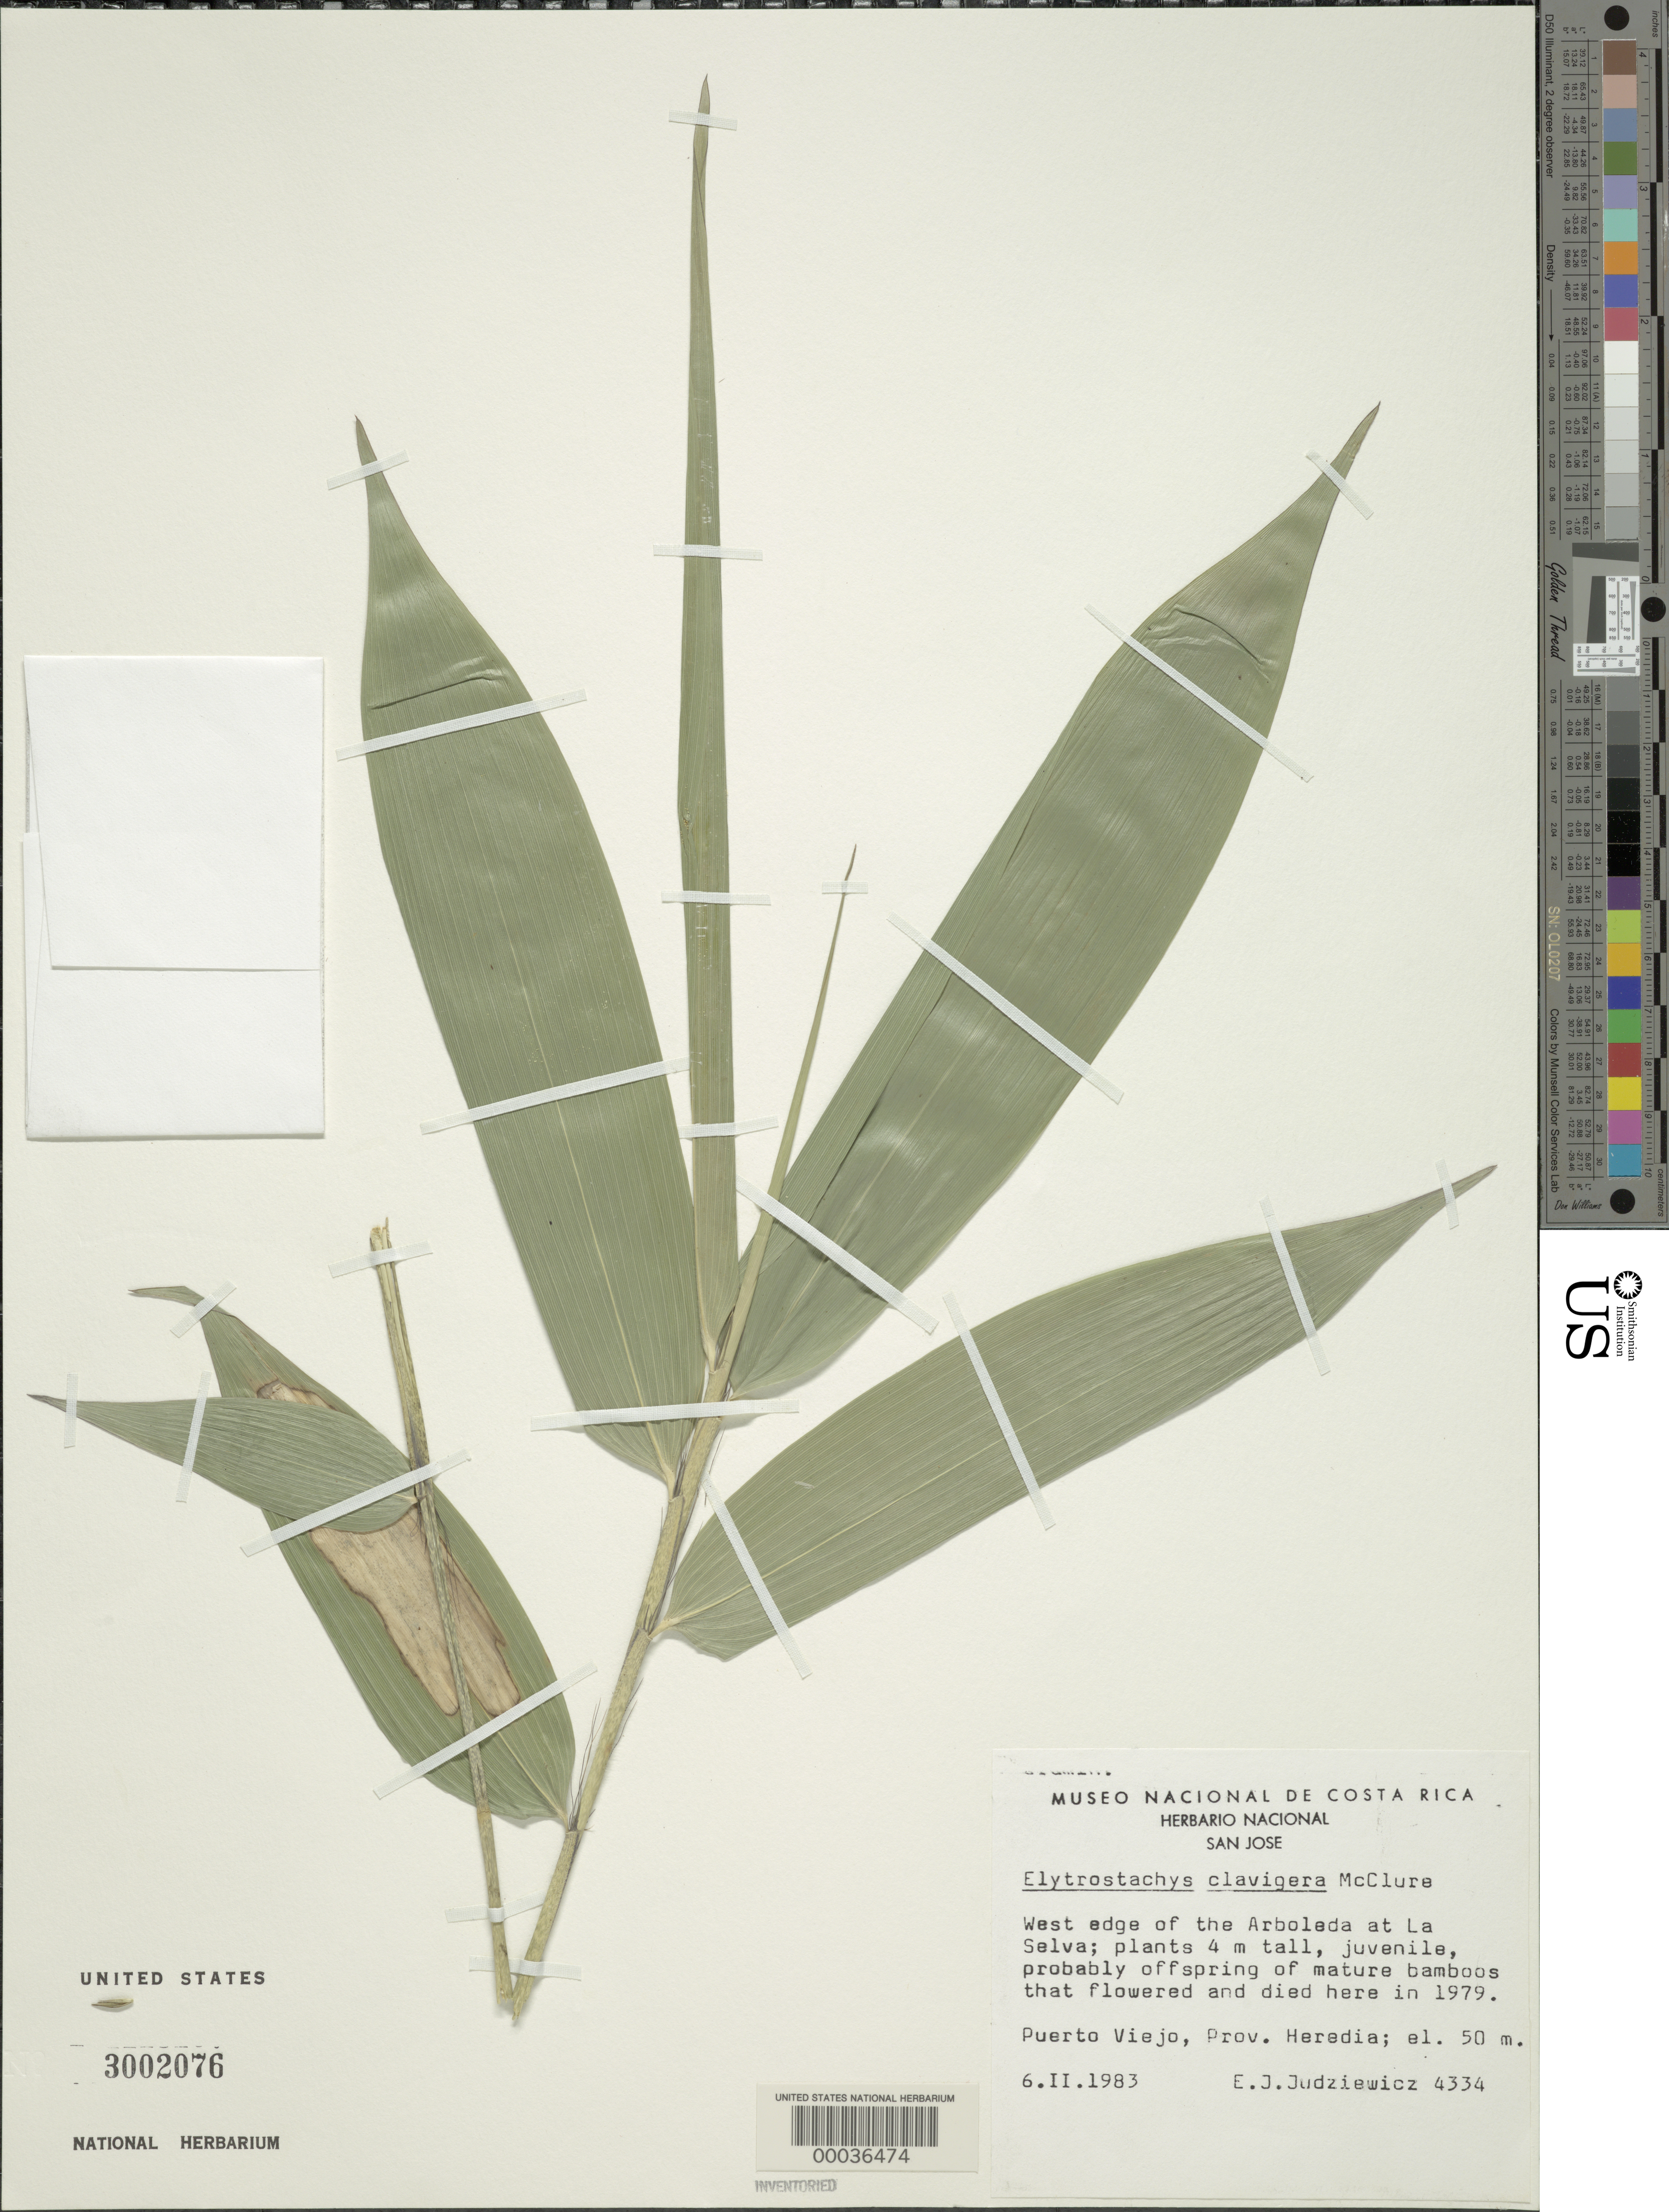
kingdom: Plantae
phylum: Tracheophyta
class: Liliopsida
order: Poales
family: Poaceae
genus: Elytrostachys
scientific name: Elytrostachys clavigera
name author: McClure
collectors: E. J. Judziewicz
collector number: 4334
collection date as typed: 06 Feb 1983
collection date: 1983-02-06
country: Costa Rica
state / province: Heredia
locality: Puerto viejo, west edge of the arboleda at la selva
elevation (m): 50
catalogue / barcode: US 3002076